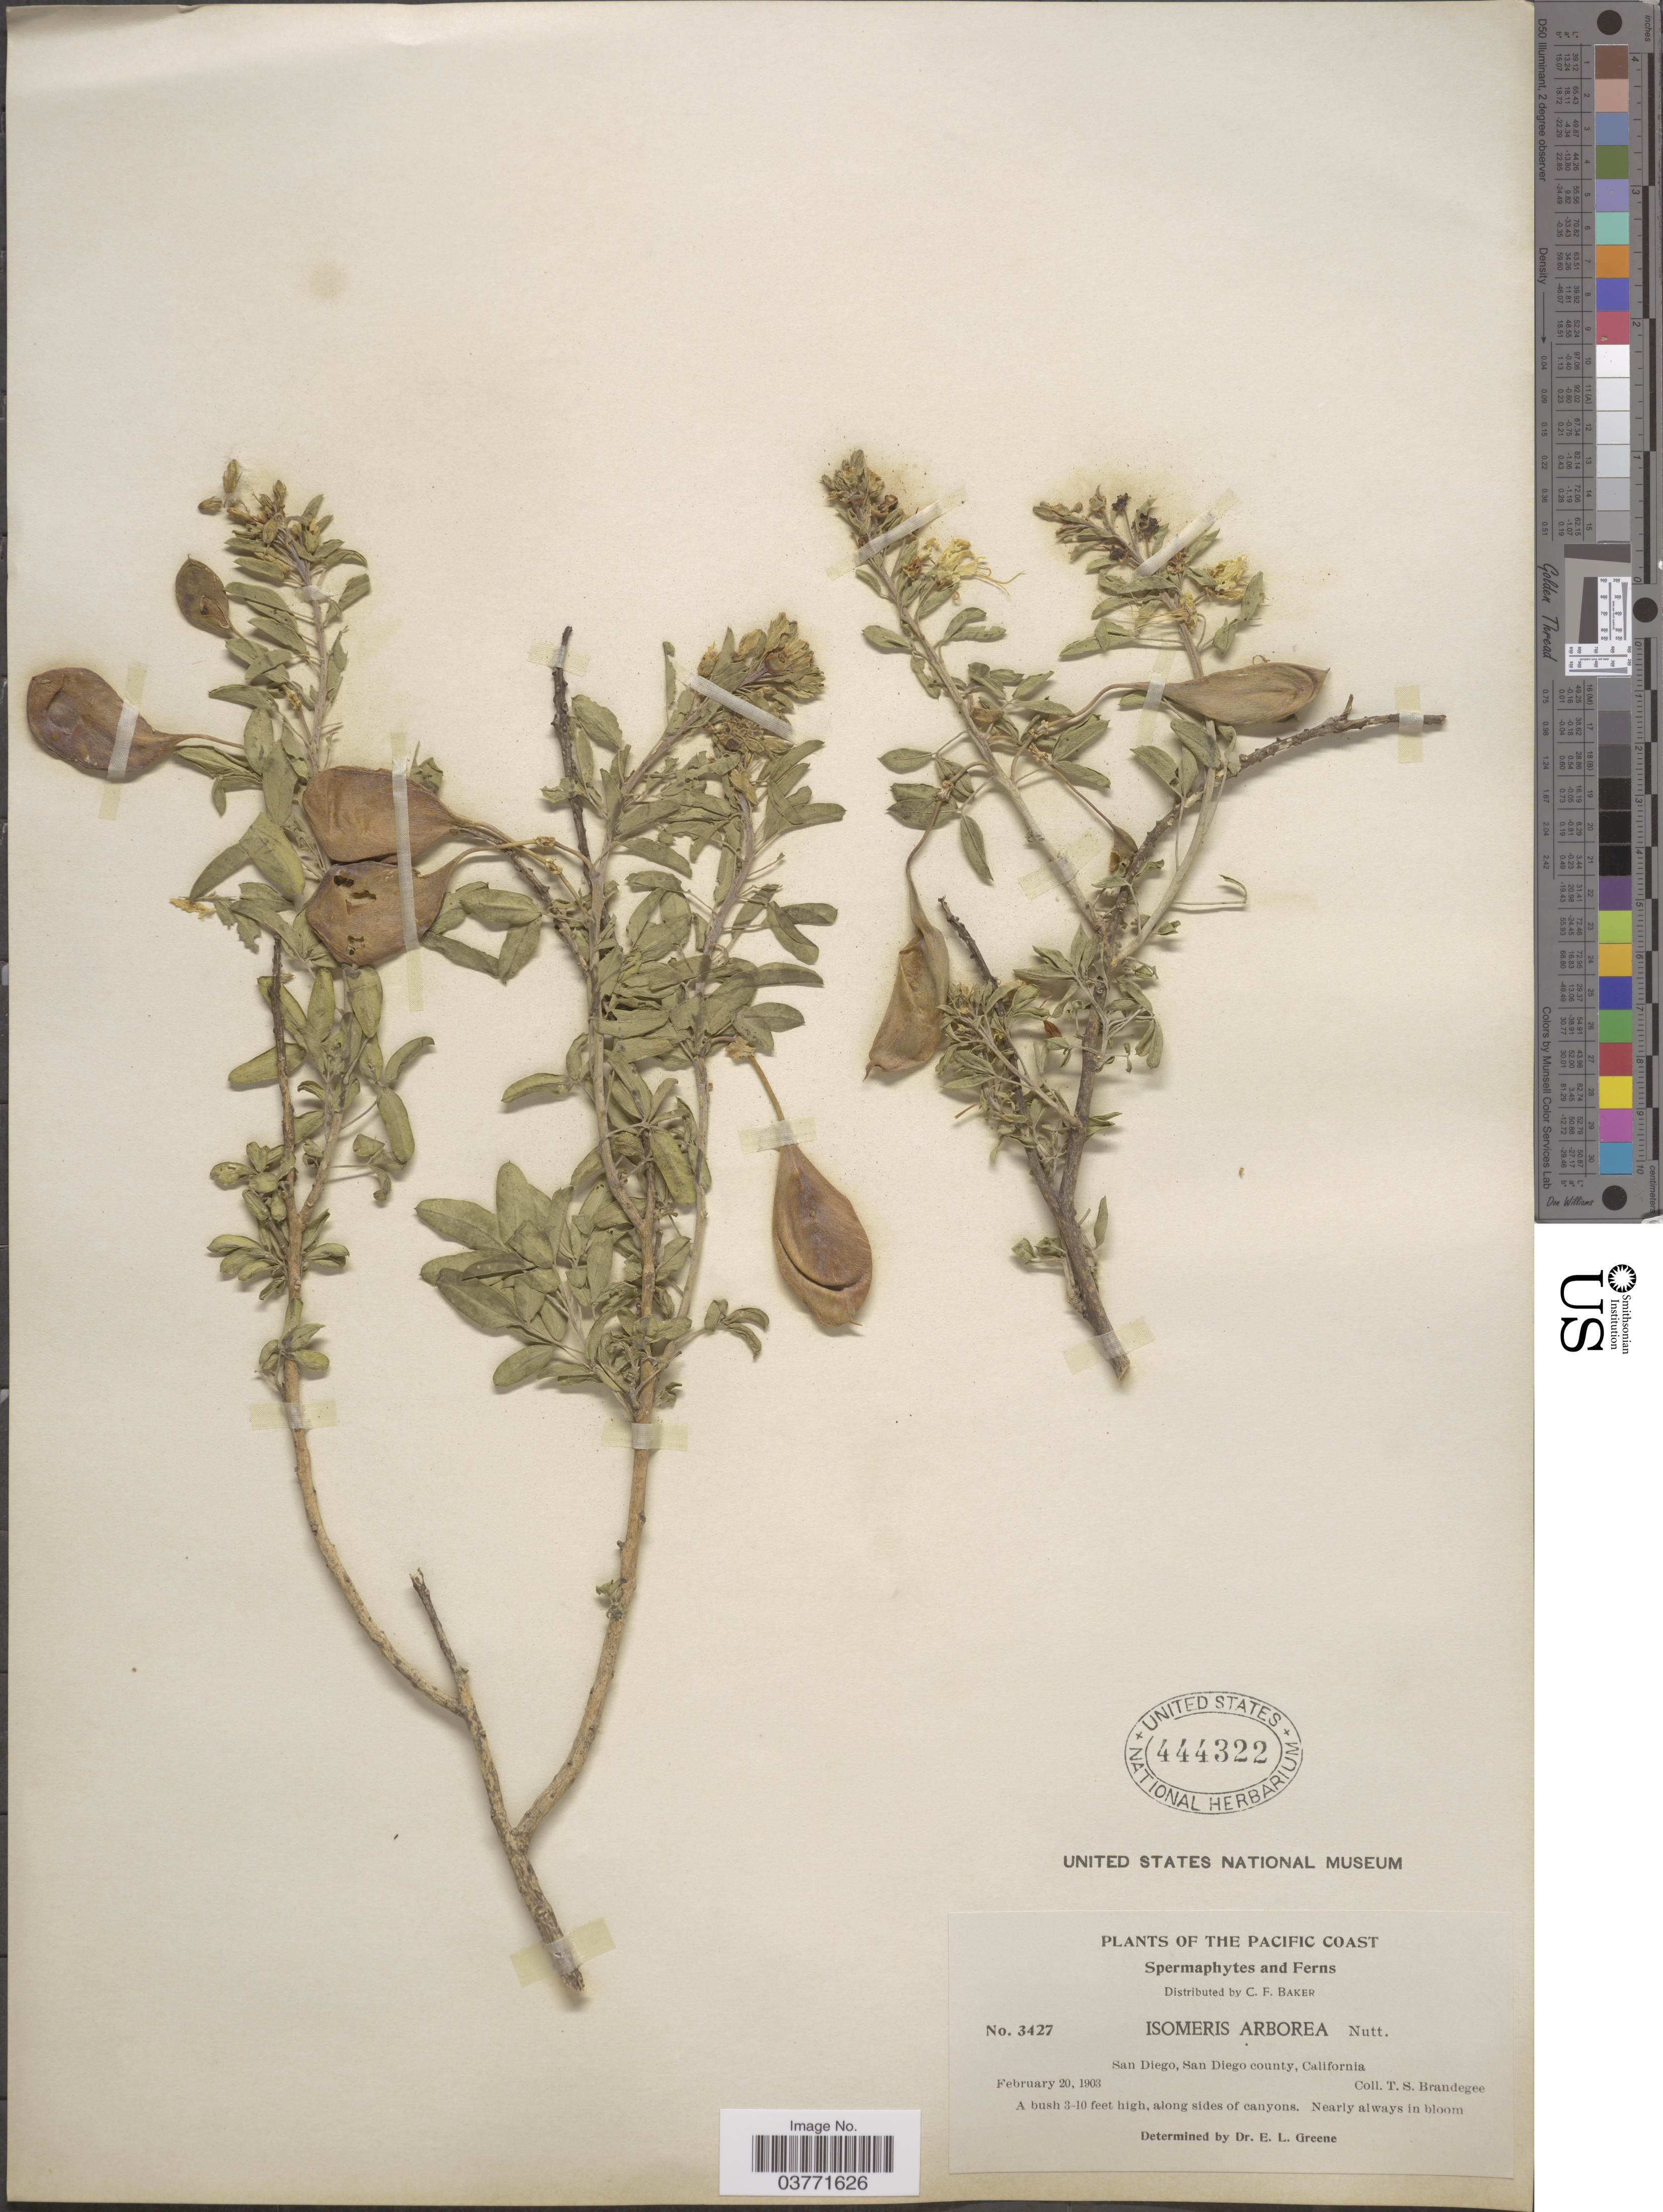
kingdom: Plantae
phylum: Tracheophyta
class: Magnoliopsida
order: Brassicales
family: Cleomaceae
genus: Cleomella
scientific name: Cleomella arborea var. arborea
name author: (Nutt.) Roalson & J.C. Hall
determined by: Strong, Mark T., (BOT), Smithsonian Institution - National Museum of Natural History (UNITED STATES)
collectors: T. S. Brandegee (herbarium)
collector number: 3427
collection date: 1903-02-20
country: United States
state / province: California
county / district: San Diego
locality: The Pacific Coast. San Diego, San Diego county.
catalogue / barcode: US 444322